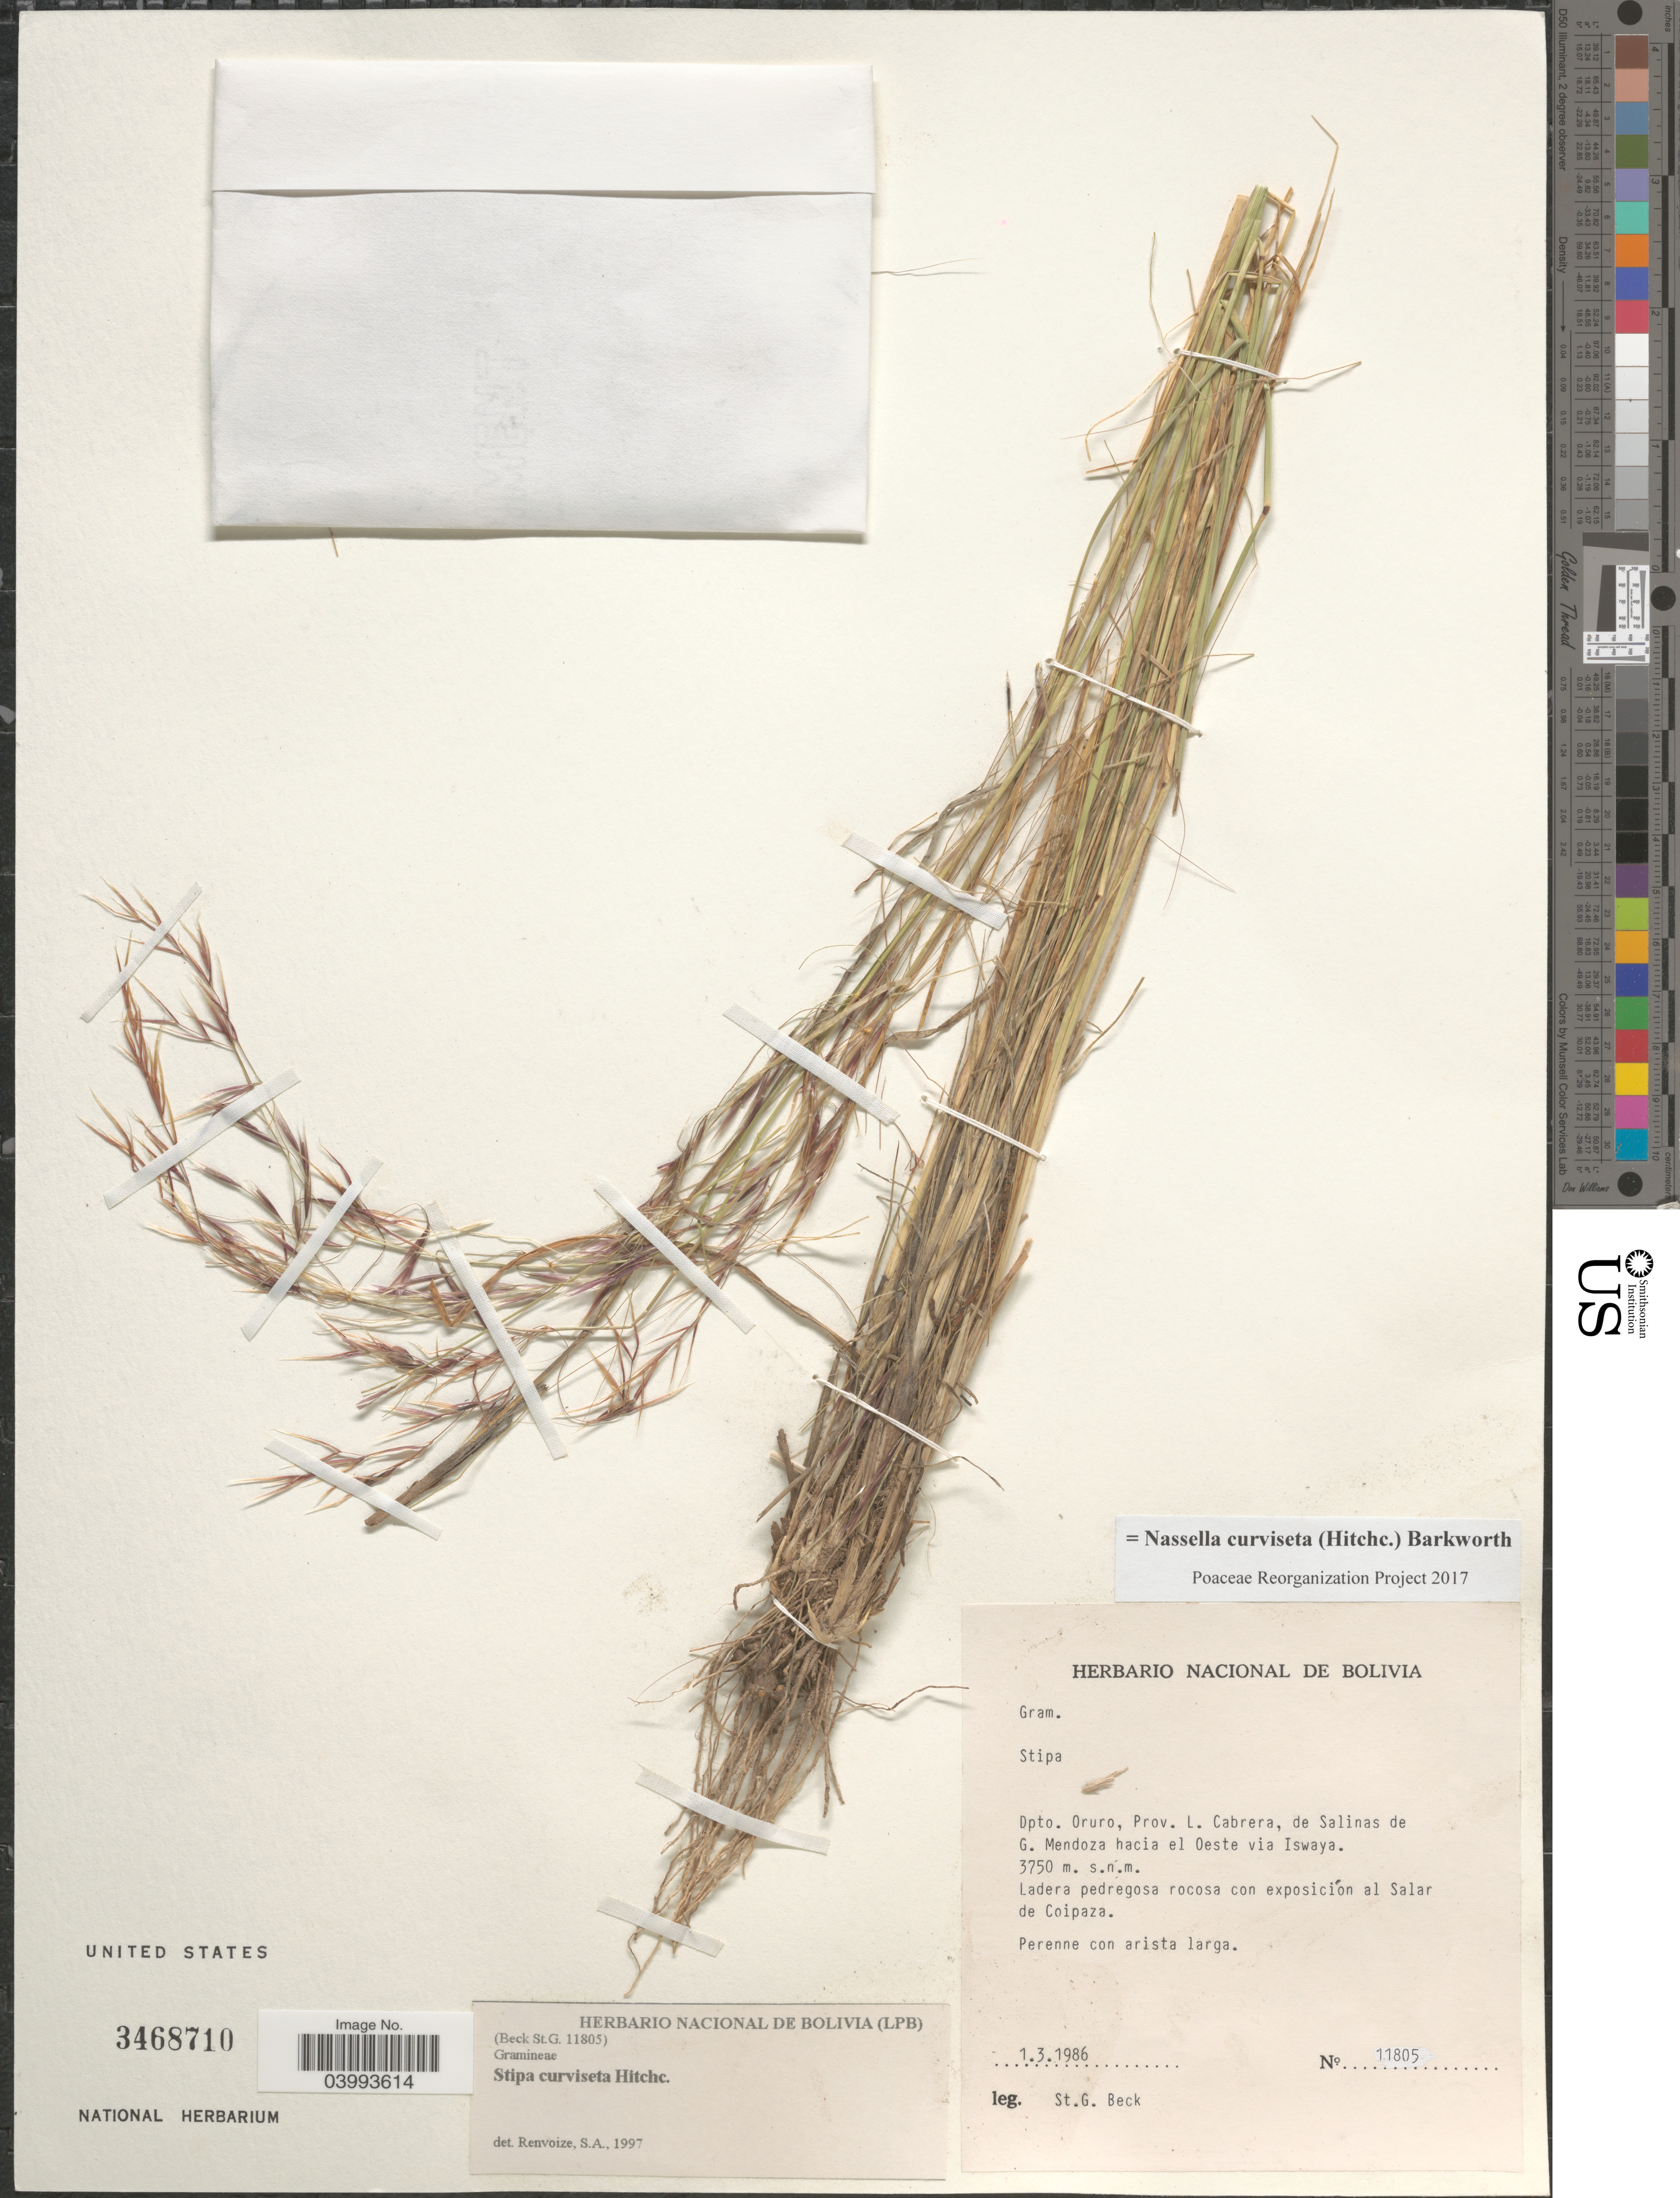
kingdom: Plantae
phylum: Tracheophyta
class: Liliopsida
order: Poales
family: Poaceae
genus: Nassella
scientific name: Nassella curviseta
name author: (Hitchc.) Barkworth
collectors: S. G. Beck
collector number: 11805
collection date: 1986-03-01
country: Bolivia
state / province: Oruro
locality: Dpto. Oruro, Prov. L. Cabrera, de Salinas de G. Mendoza hacia el Oeste via Iswaya. Al Salar de Coipaza.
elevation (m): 3750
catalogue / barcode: US 3468710